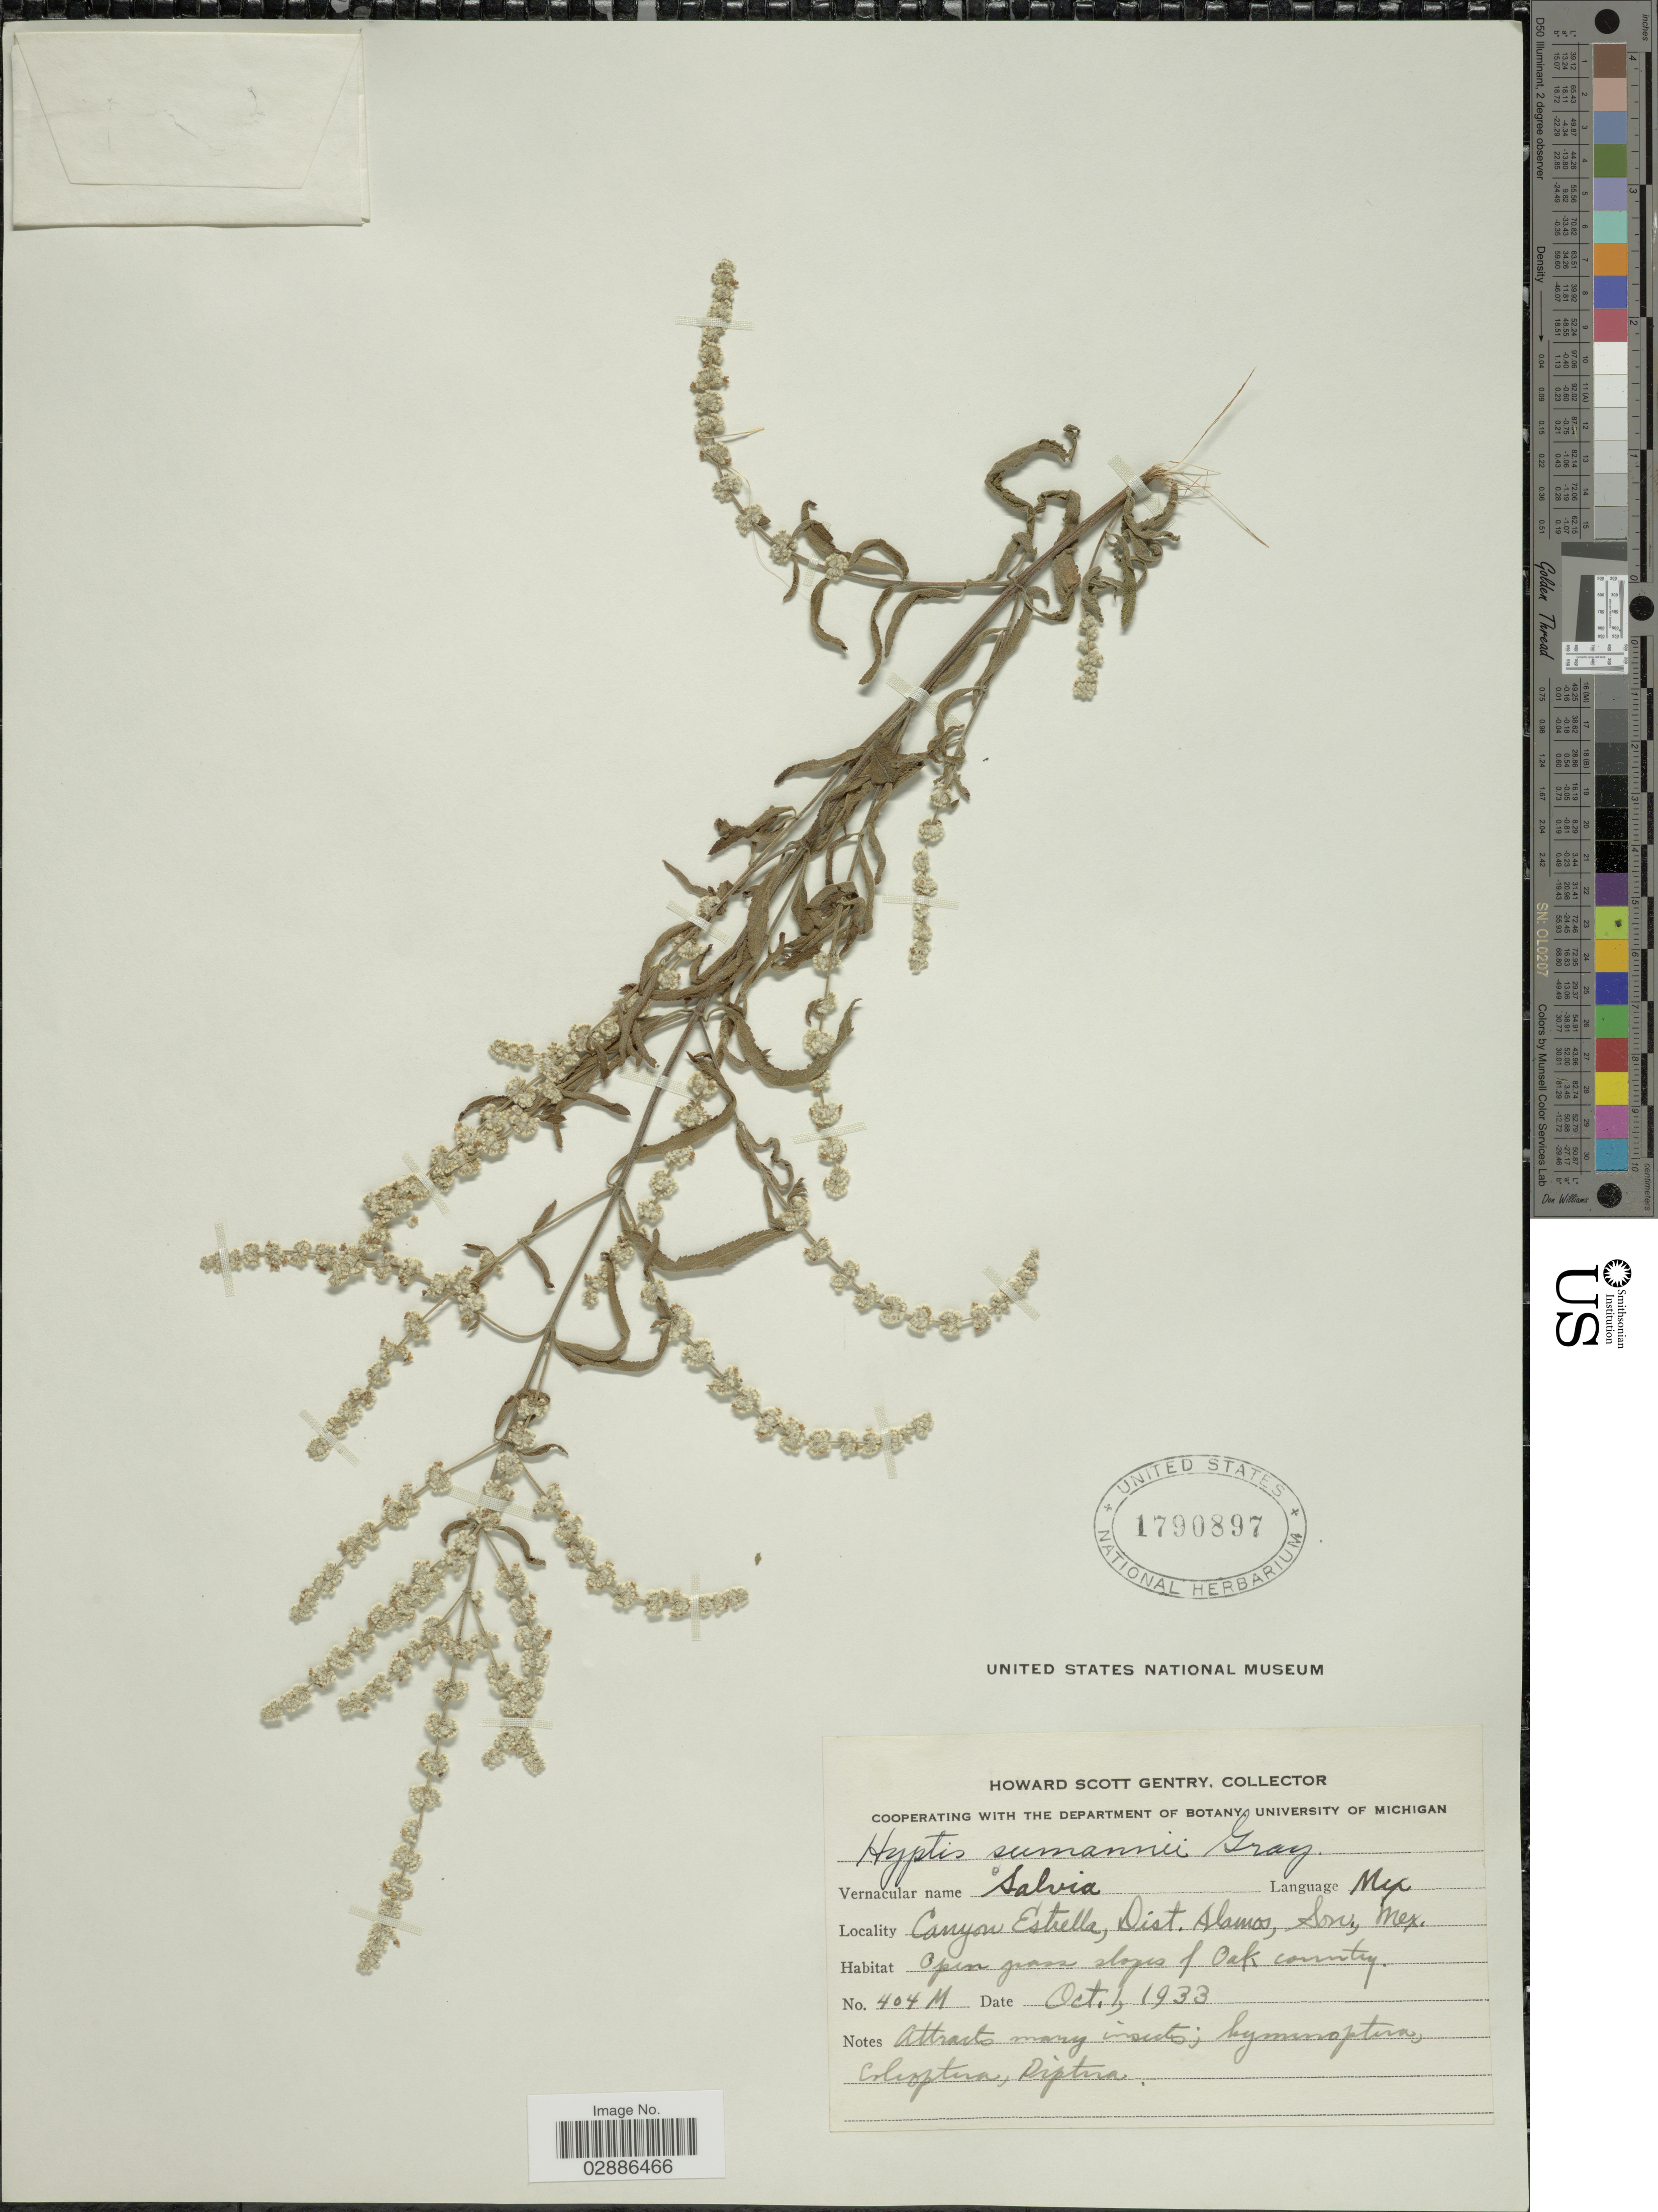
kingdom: Plantae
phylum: Tracheophyta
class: Magnoliopsida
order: Lamiales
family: Lamiaceae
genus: Asterohyptis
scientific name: Asterohyptis seemannii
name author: (A. Gray) Epling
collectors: H. S. Gentry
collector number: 404 M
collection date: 1933-10-01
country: Mexico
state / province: Sonora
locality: Canyon Estrella, Dist. Alamos, Son., Mex.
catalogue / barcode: US 1790897